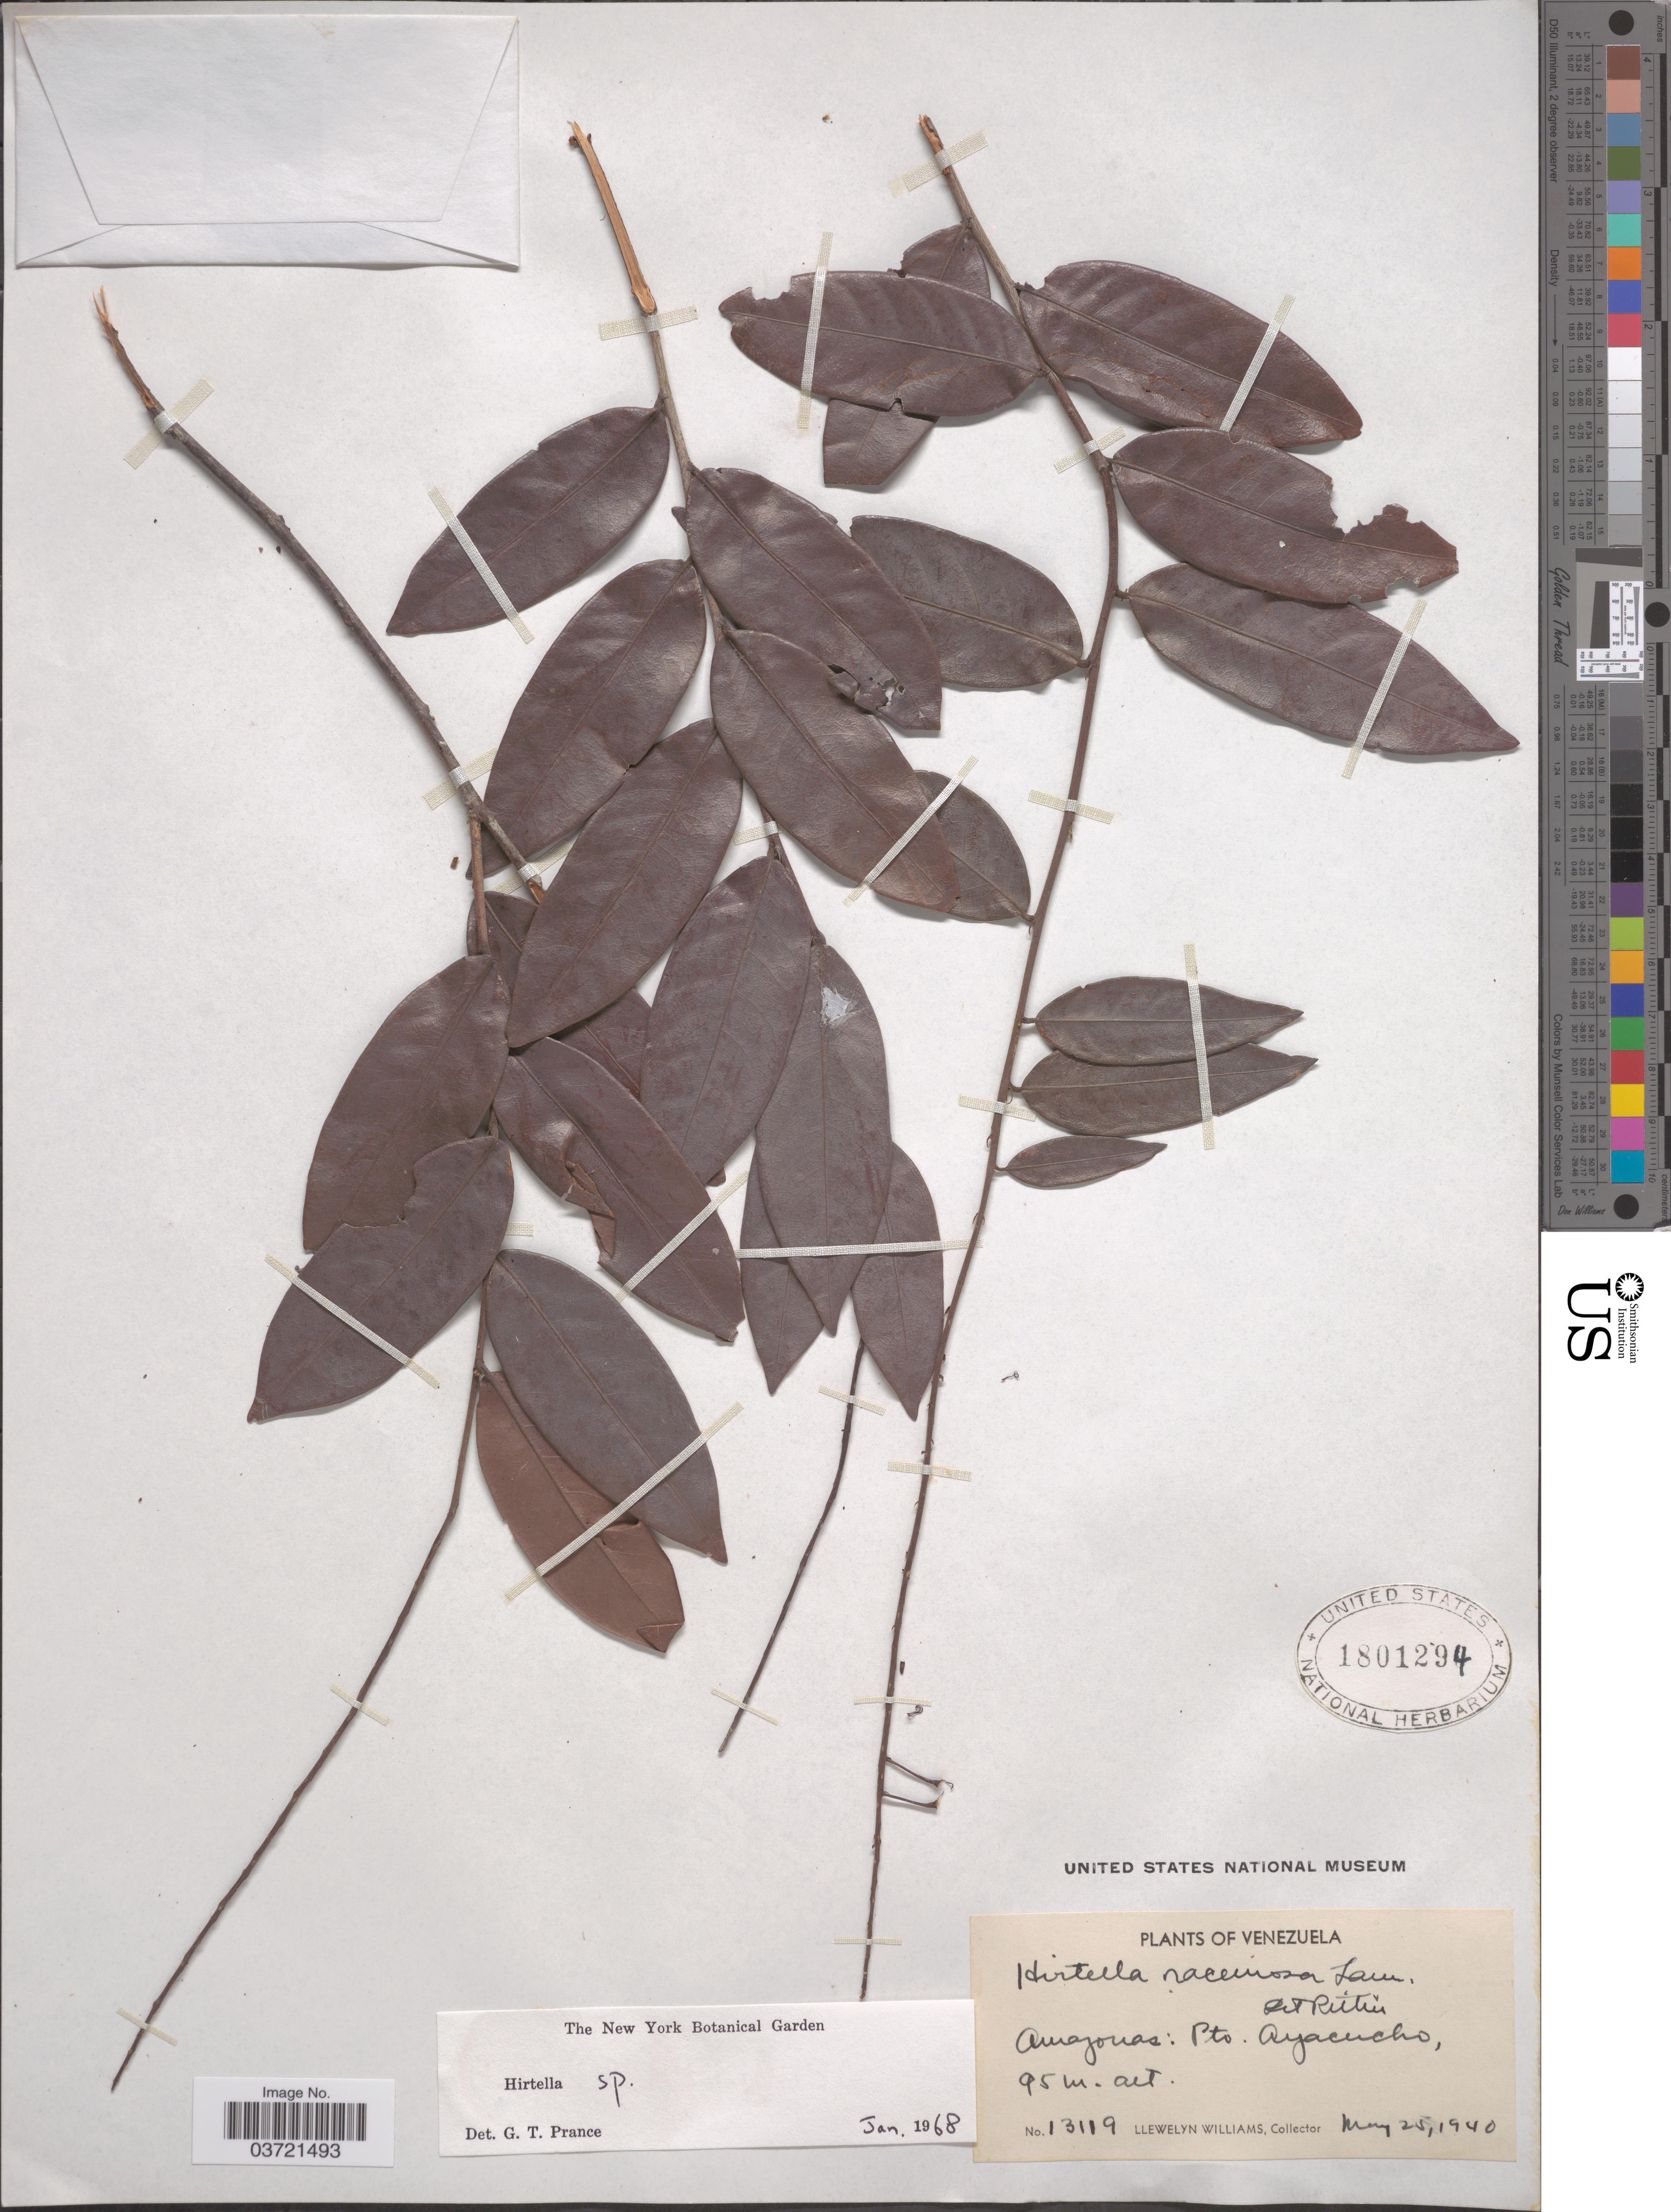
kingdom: Plantae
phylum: Tracheophyta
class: Magnoliopsida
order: Malpighiales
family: Chrysobalanaceae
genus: Hirtella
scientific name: Hirtella sp.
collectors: Ll. Williams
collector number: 13119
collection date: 1940-05-25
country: Venezuela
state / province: Amazonas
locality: Pto. Ayacucho.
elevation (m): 95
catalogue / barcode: US 1801294